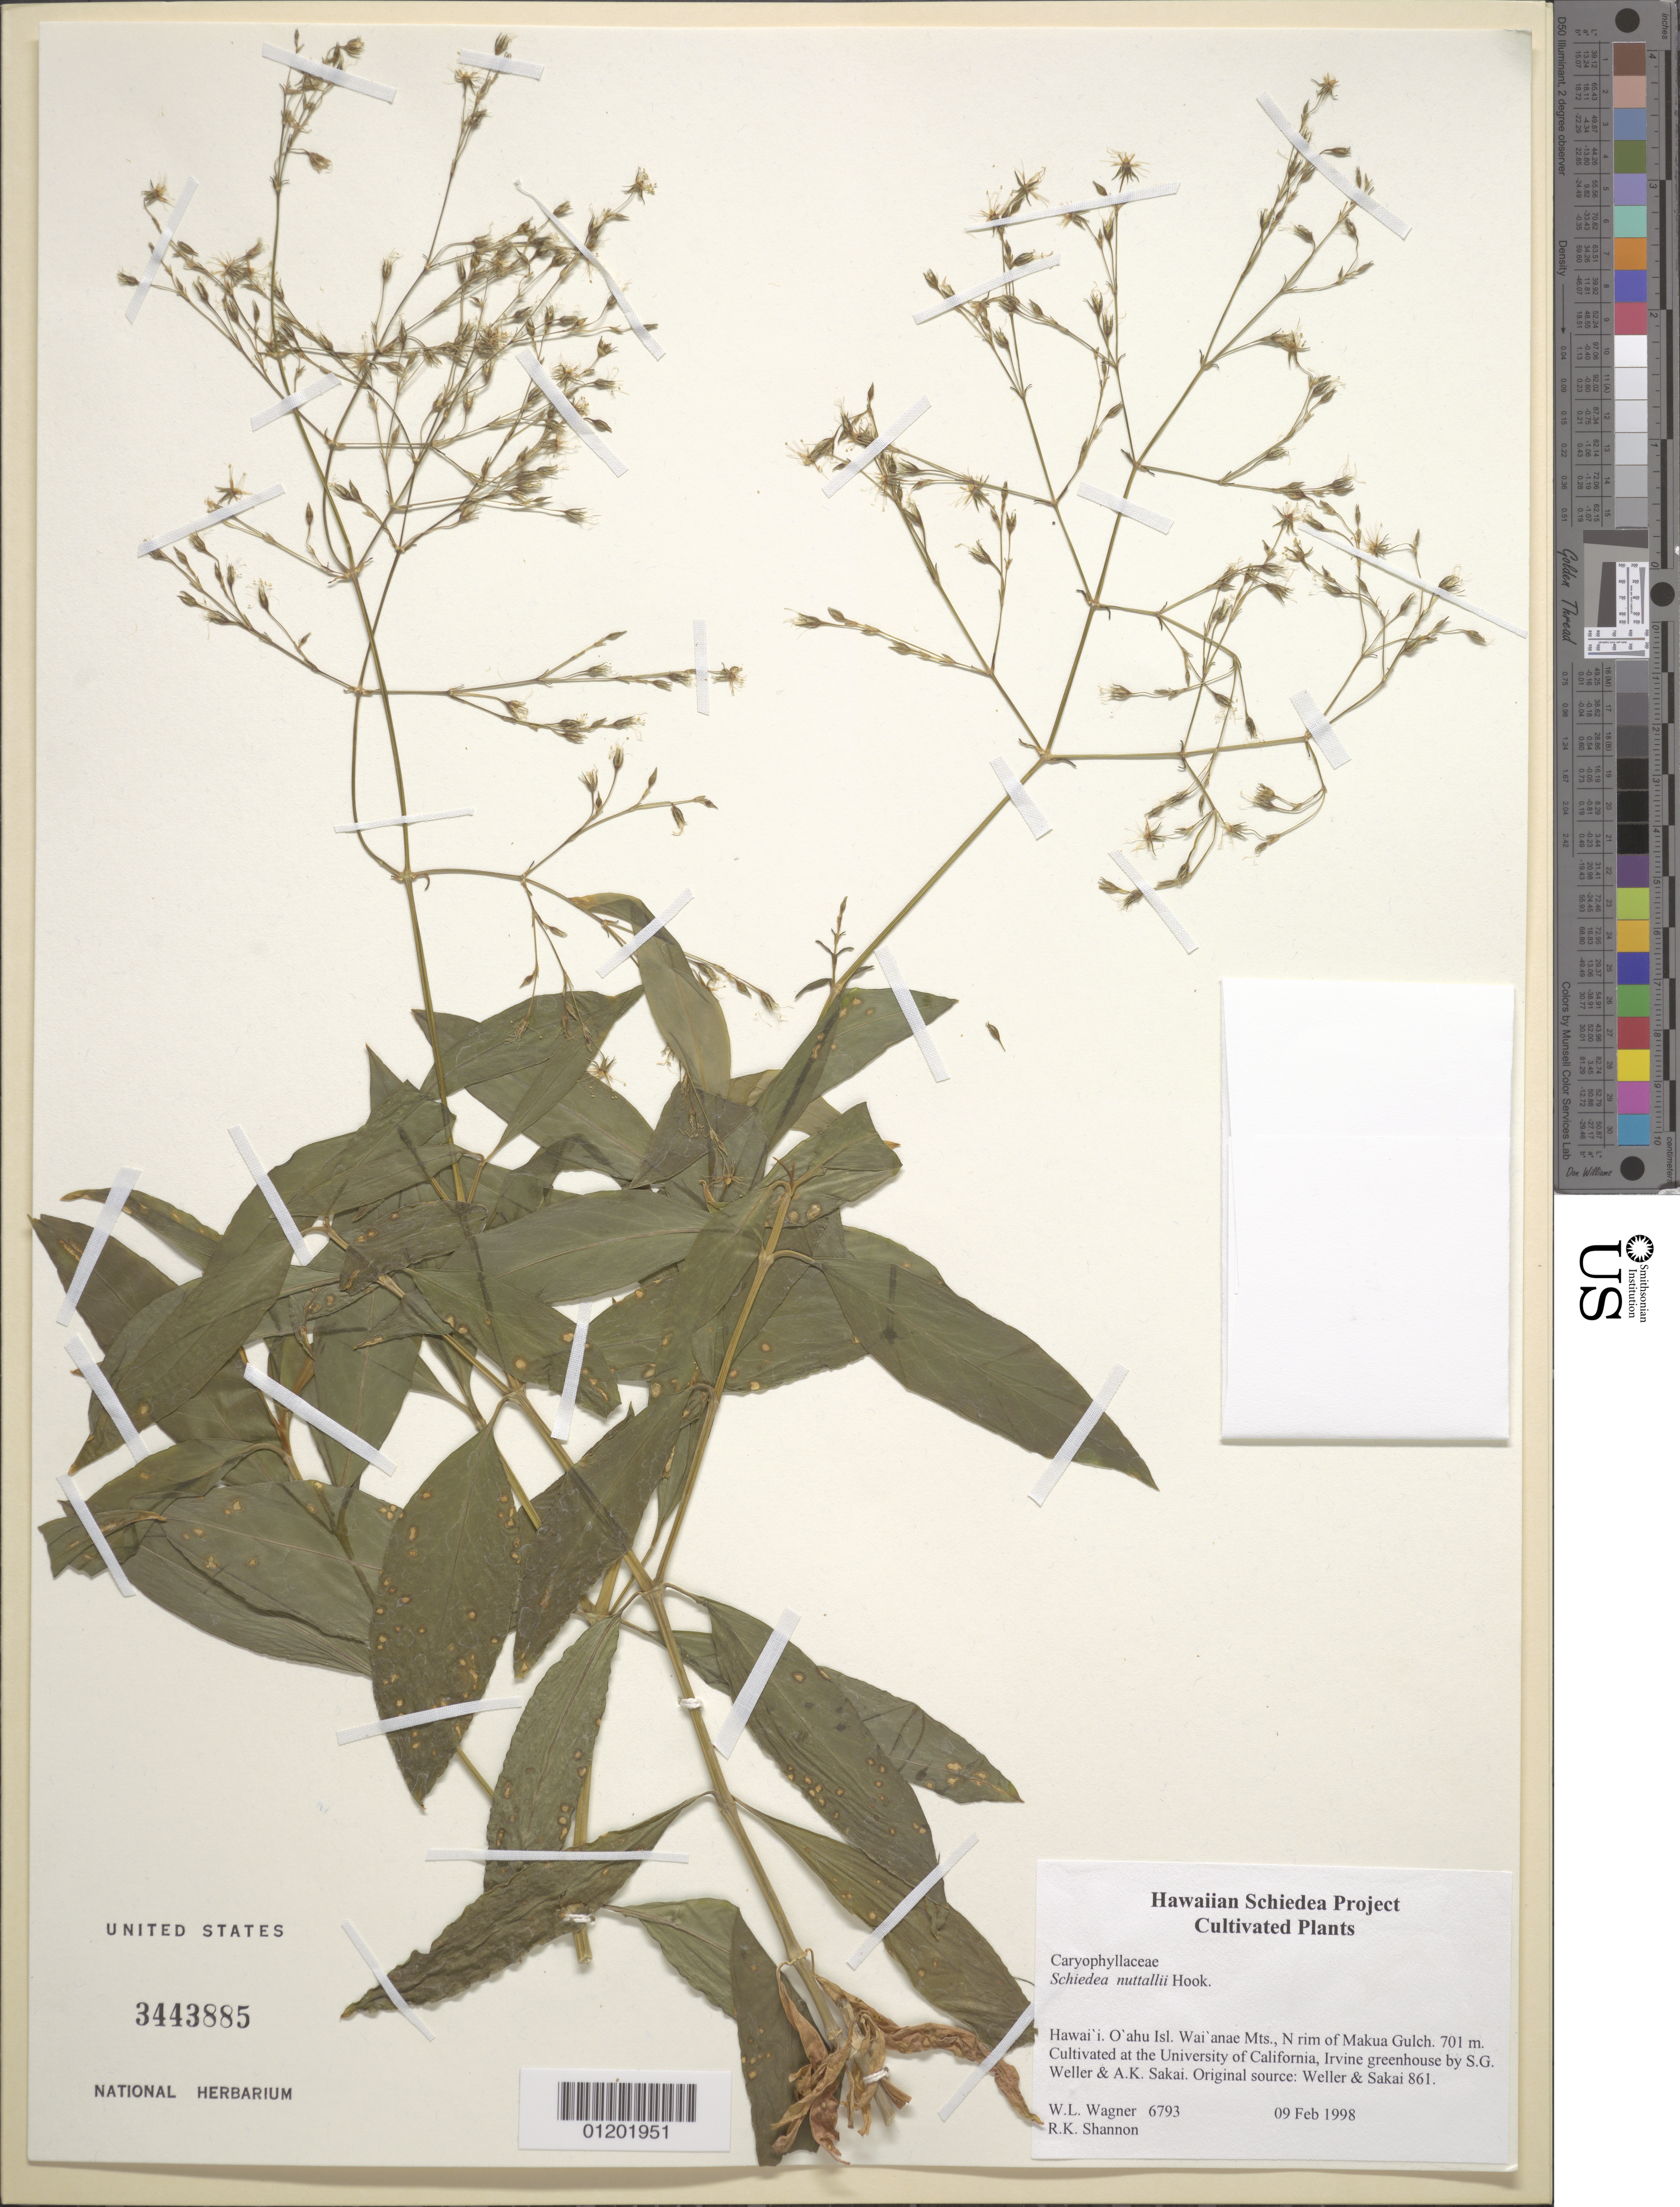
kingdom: Plantae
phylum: Tracheophyta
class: Magnoliopsida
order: Caryophyllales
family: Caryophyllaceae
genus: Schiedea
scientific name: Schiedea nuttallii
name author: Hook.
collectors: W. L. Wagner & R. Shannon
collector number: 6793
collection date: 1998-02-09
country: United States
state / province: California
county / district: Orange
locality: University of California, Irvine greenhouse.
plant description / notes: Cultivated at the University of California, Irvine greenhouse by S.G. Weller & A.K. Sakai. Original source: Weller & Sakai 861.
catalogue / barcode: US 3443885